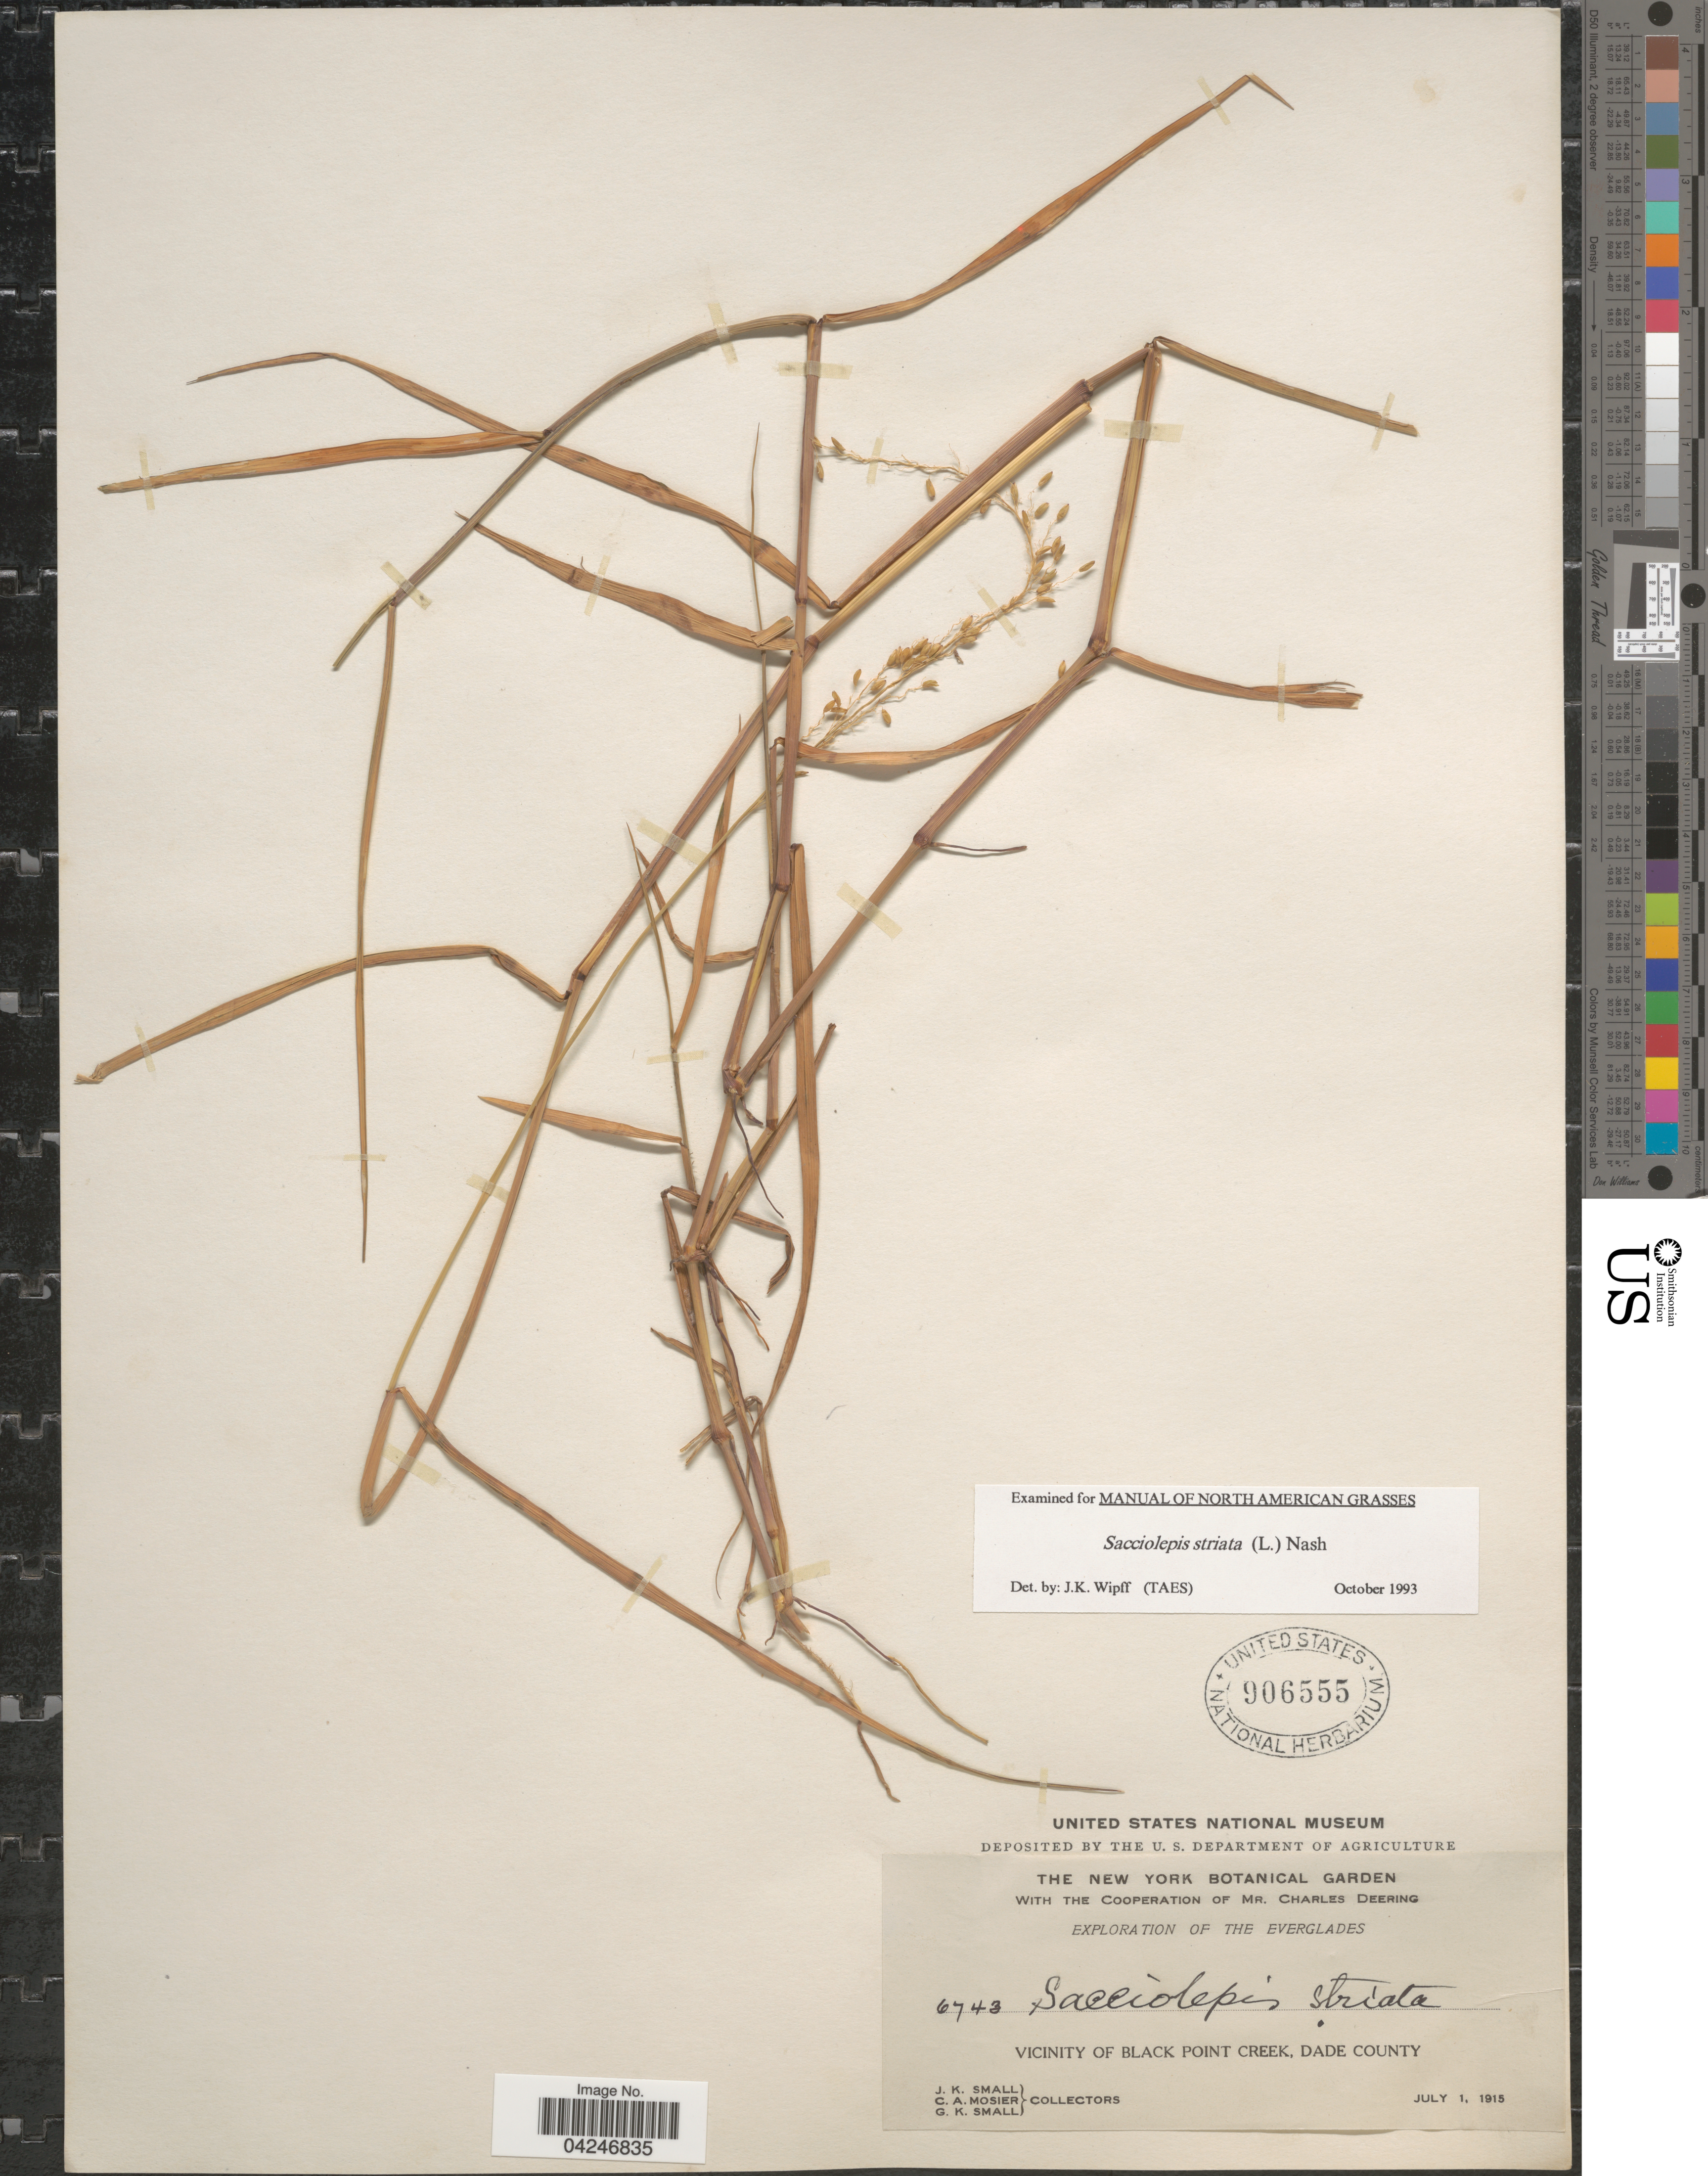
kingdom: Plantae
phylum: Tracheophyta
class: Liliopsida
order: Poales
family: Poaceae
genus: Sacciolepis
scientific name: Sacciolepis striata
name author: (L.) Nash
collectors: J. K. Small, C. A. Mosier & G. K. Small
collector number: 6743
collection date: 1915-07-01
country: United States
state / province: Florida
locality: Exploration Of The Everglades. Vicinity Of Black Point Creek, Dade County.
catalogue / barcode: US 906555